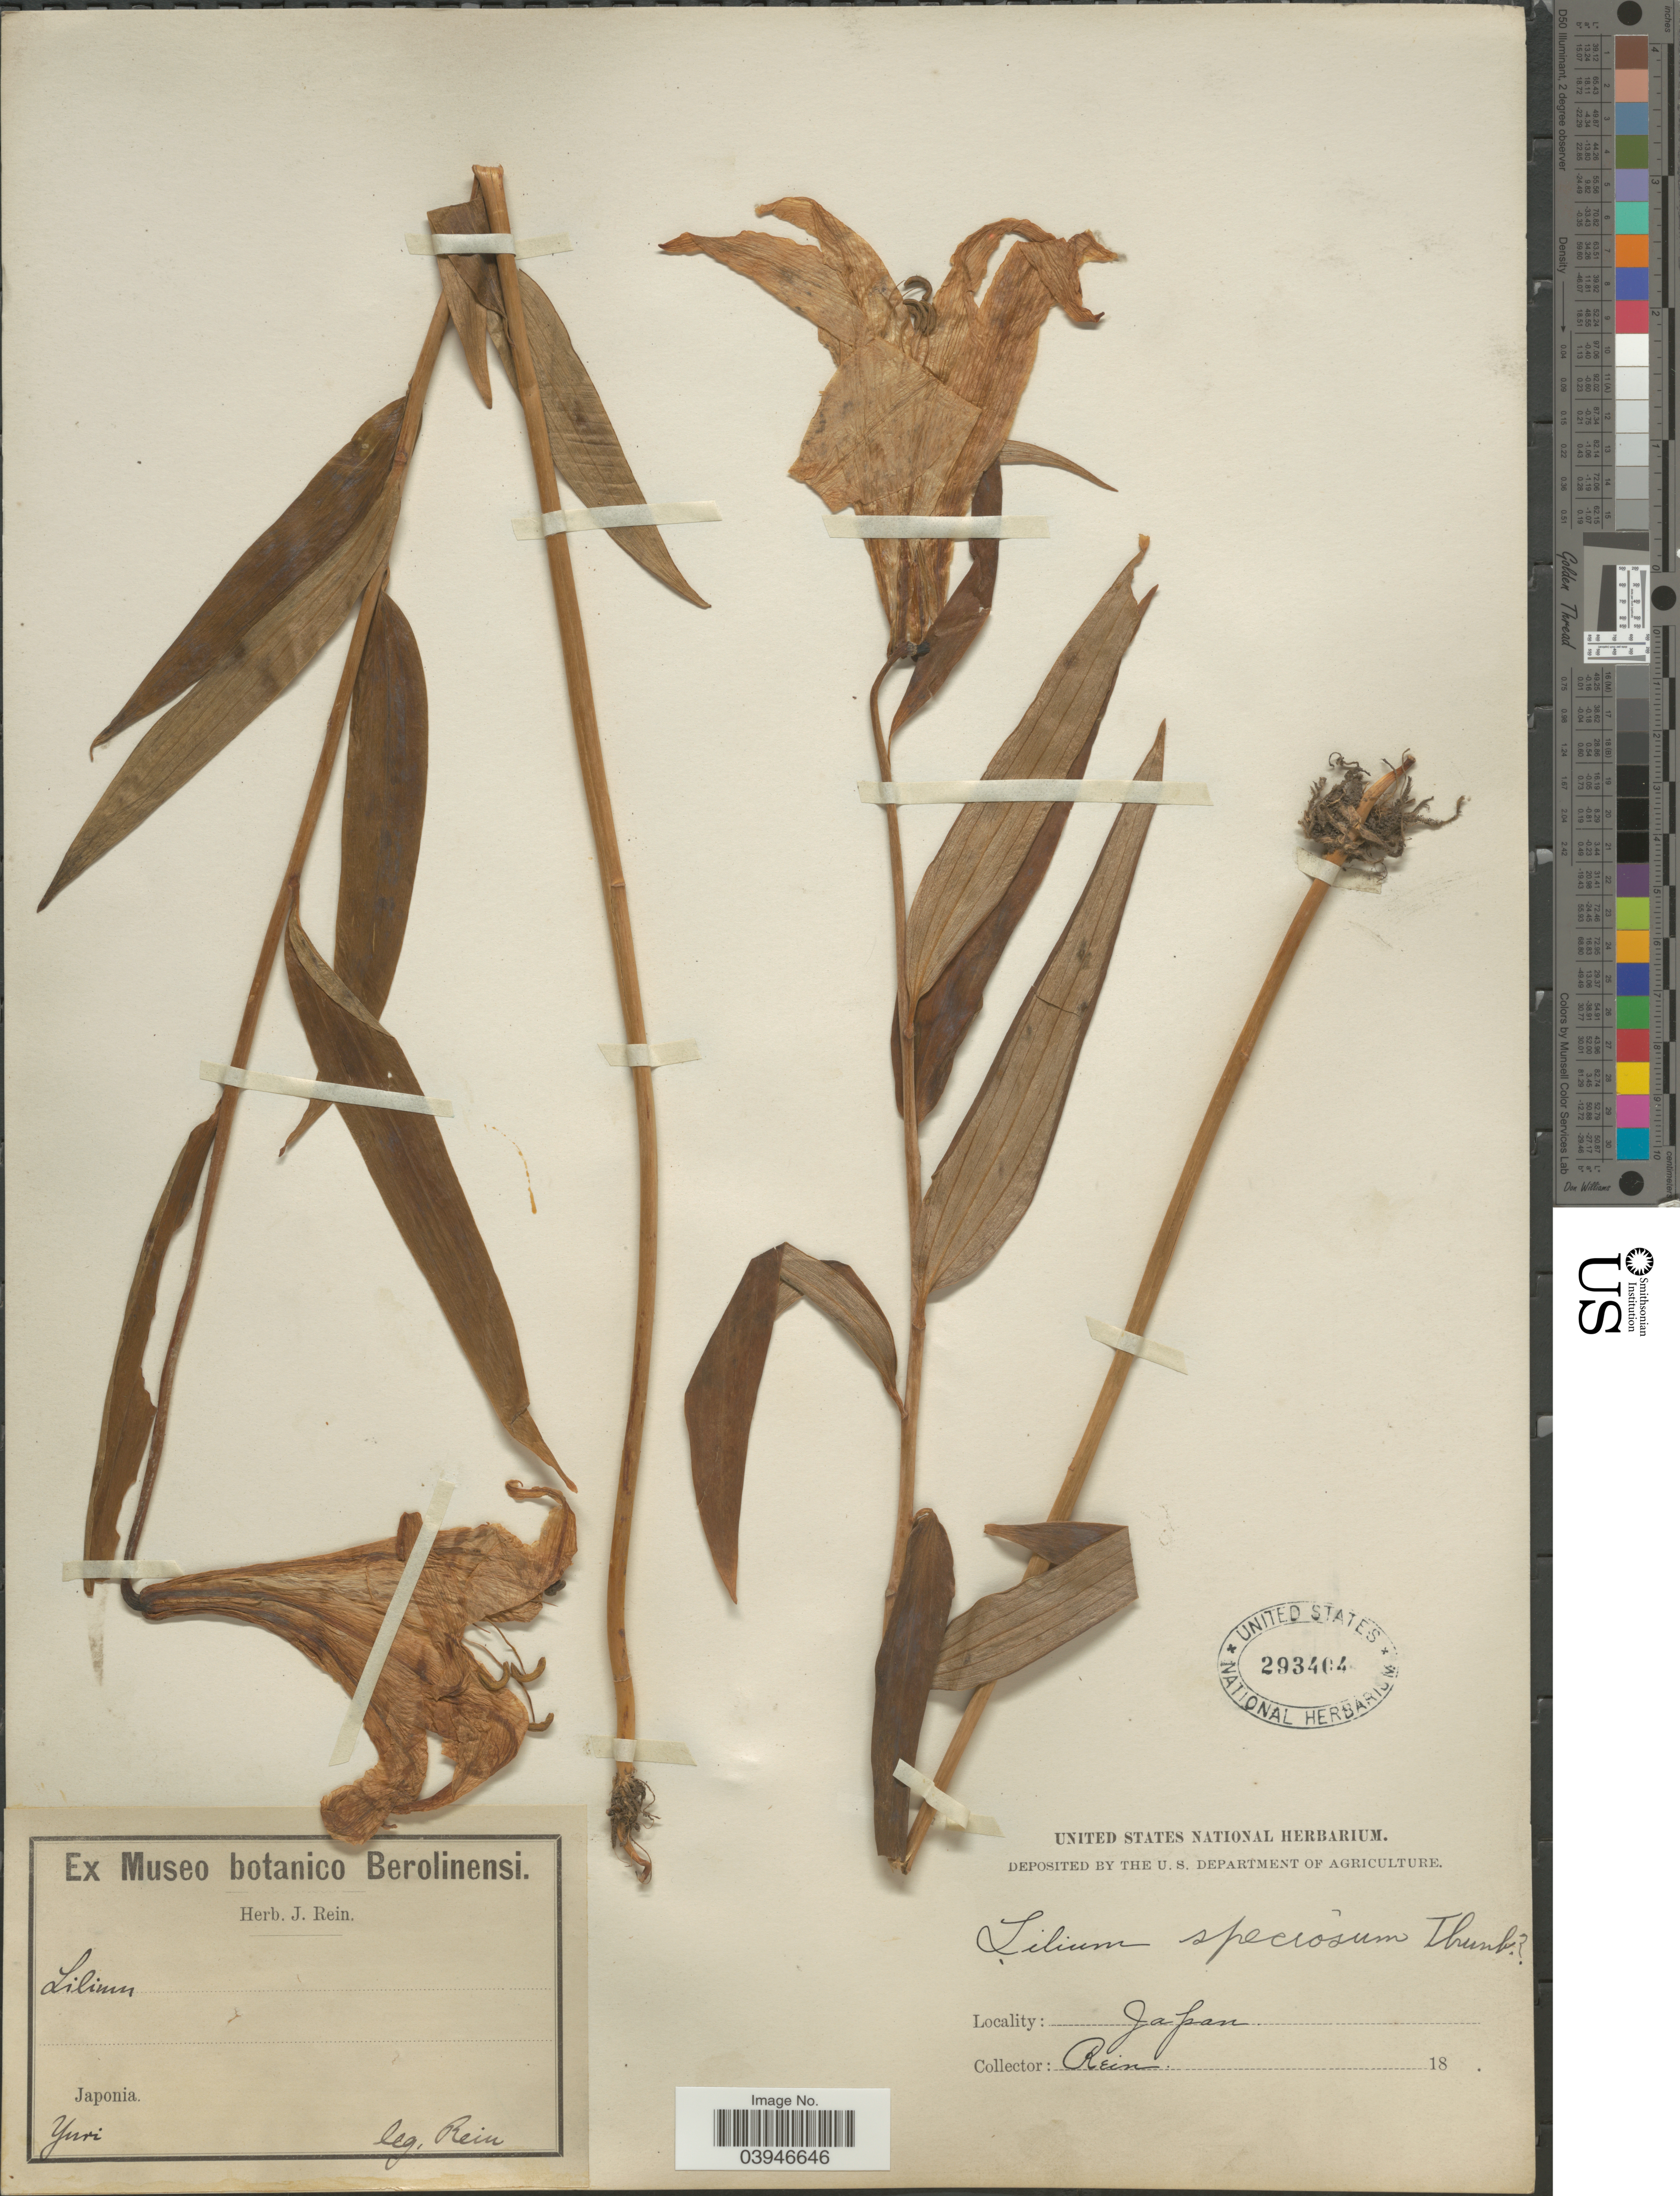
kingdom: Plantae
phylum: Tracheophyta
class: Liliopsida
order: Liliales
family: Liliaceae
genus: Lilium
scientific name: Lilium speciosum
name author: Thunb.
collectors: J. Rein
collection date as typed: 18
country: Japan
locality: Yuri.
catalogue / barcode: US 293404